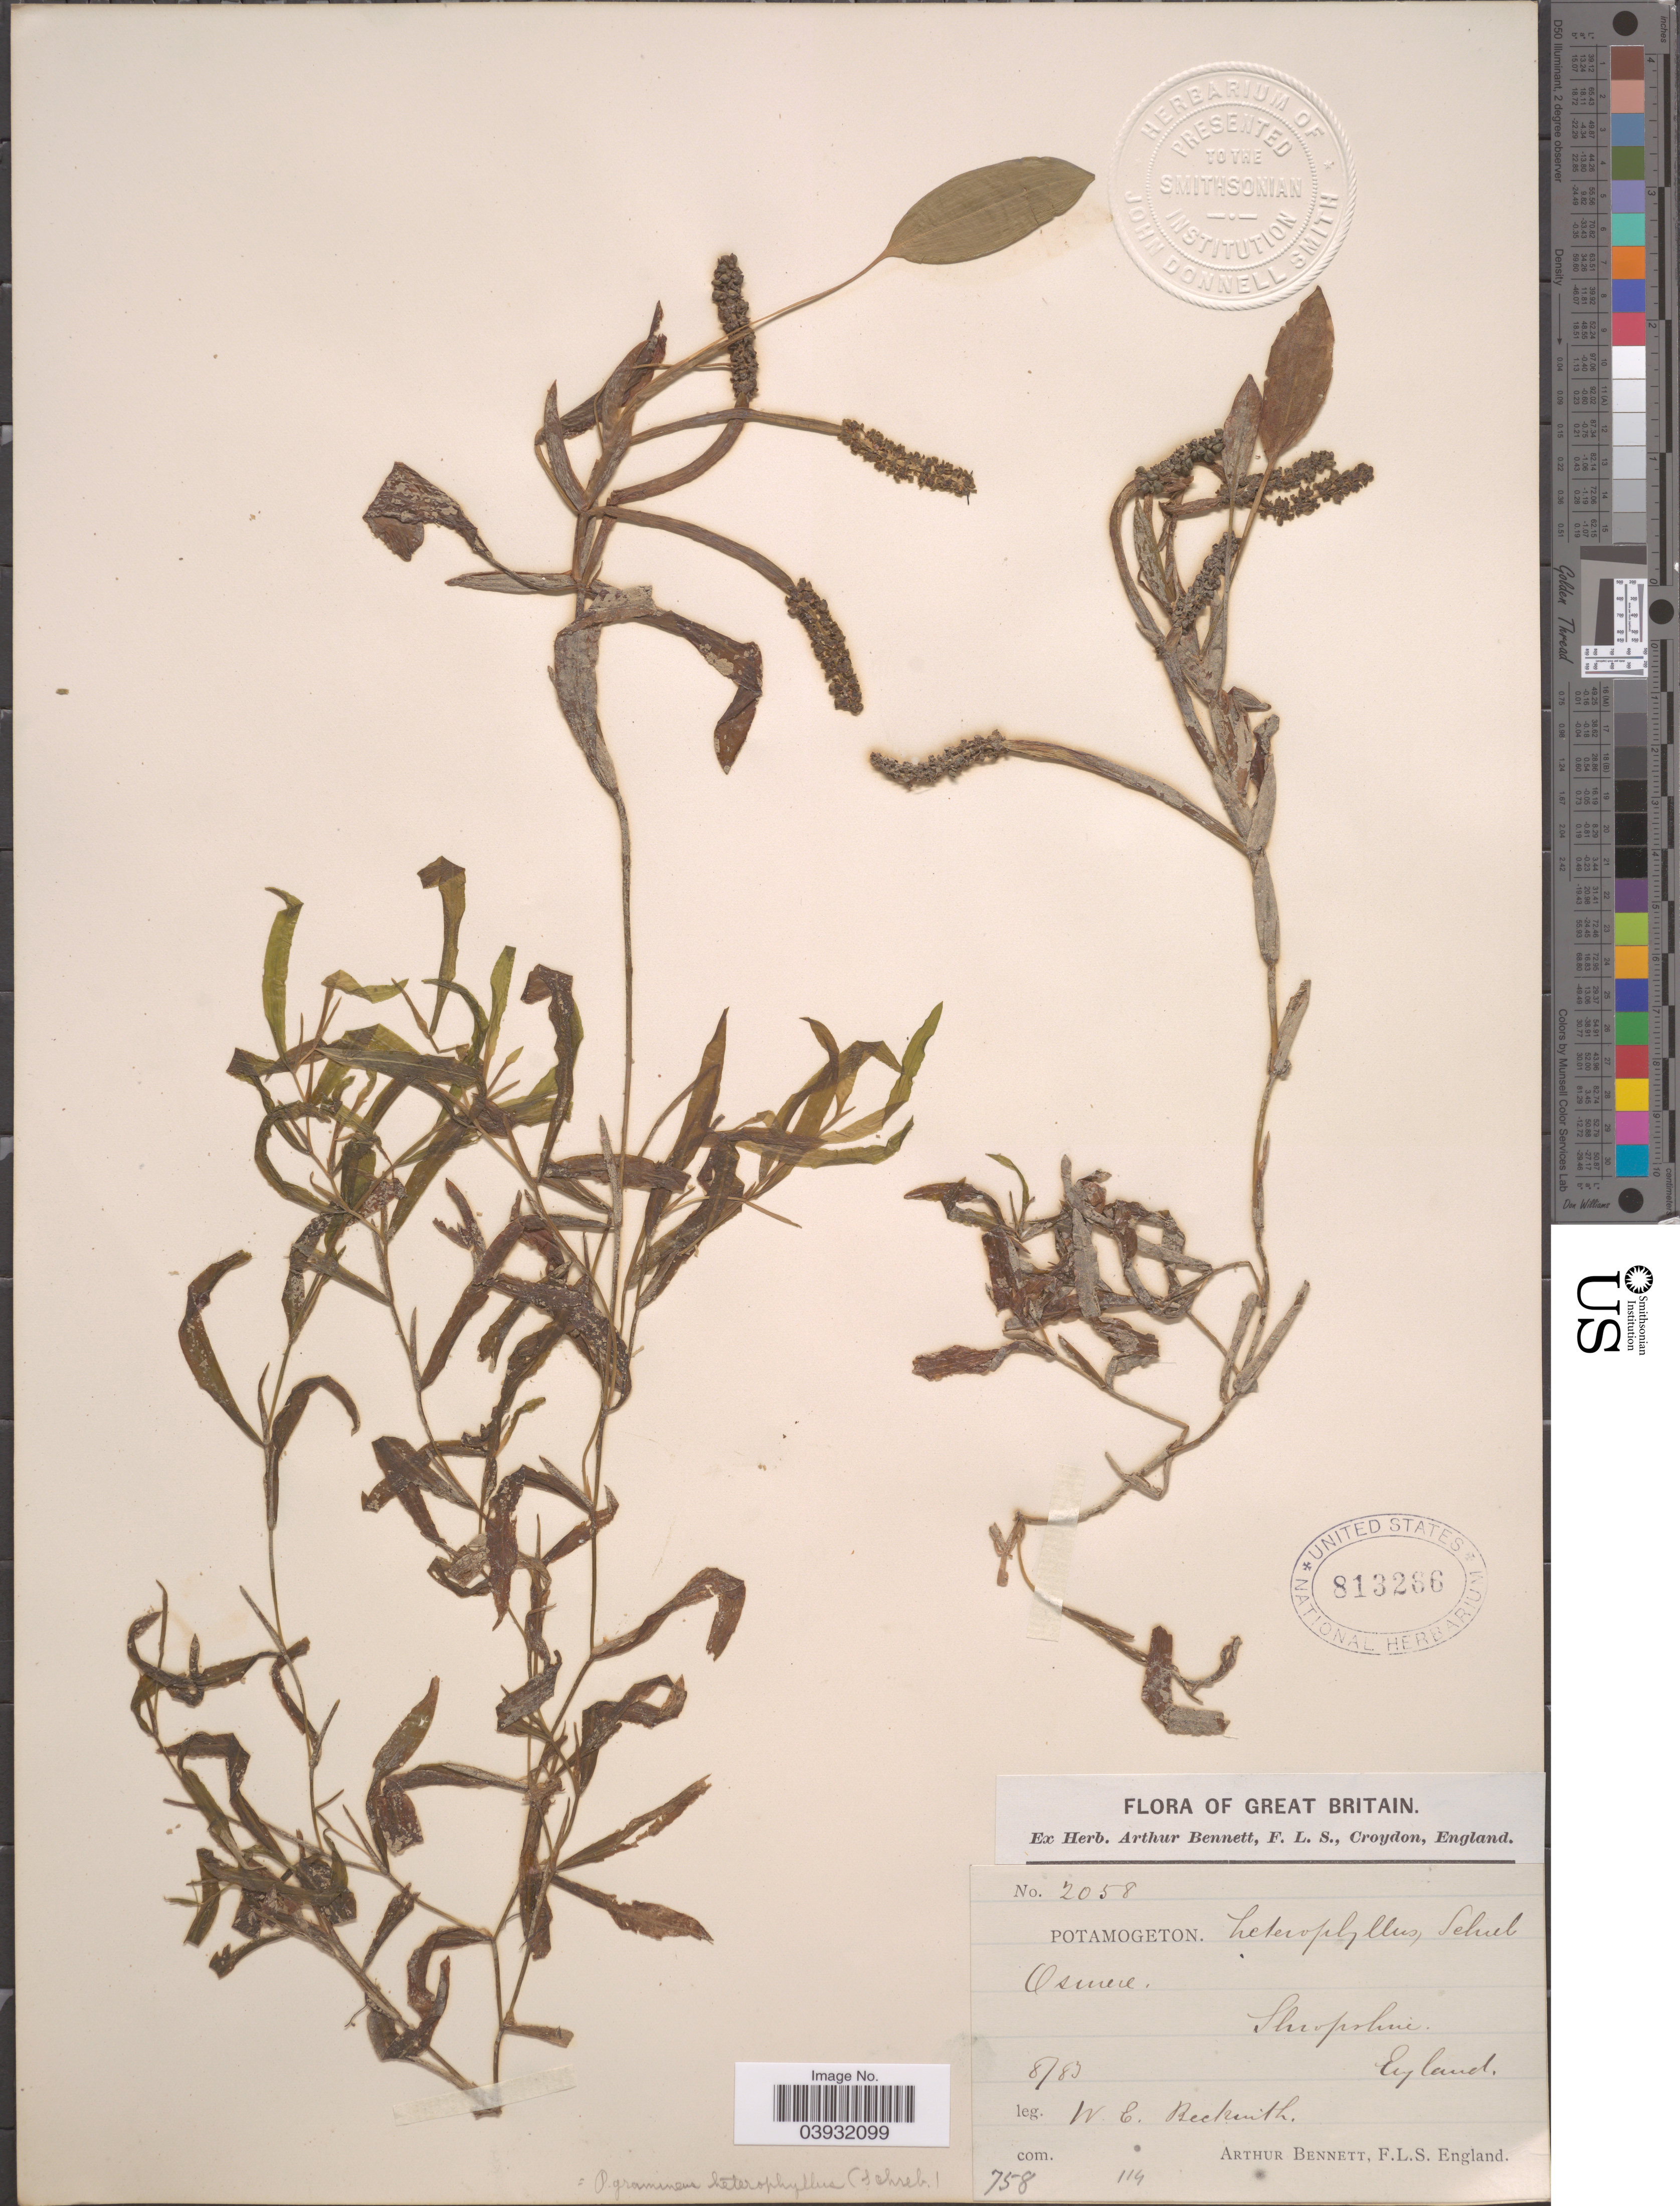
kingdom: Plantae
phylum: Tracheophyta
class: Liliopsida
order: Alismatales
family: Potamogetonaceae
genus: Potamogeton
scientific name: Potamogeton gramineus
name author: L.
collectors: W. Beckwith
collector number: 2058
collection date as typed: Transcribed d/m/y: /8/83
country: United Kingdom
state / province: England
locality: Great Britain. Osmere. Shropshire.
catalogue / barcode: US 813286